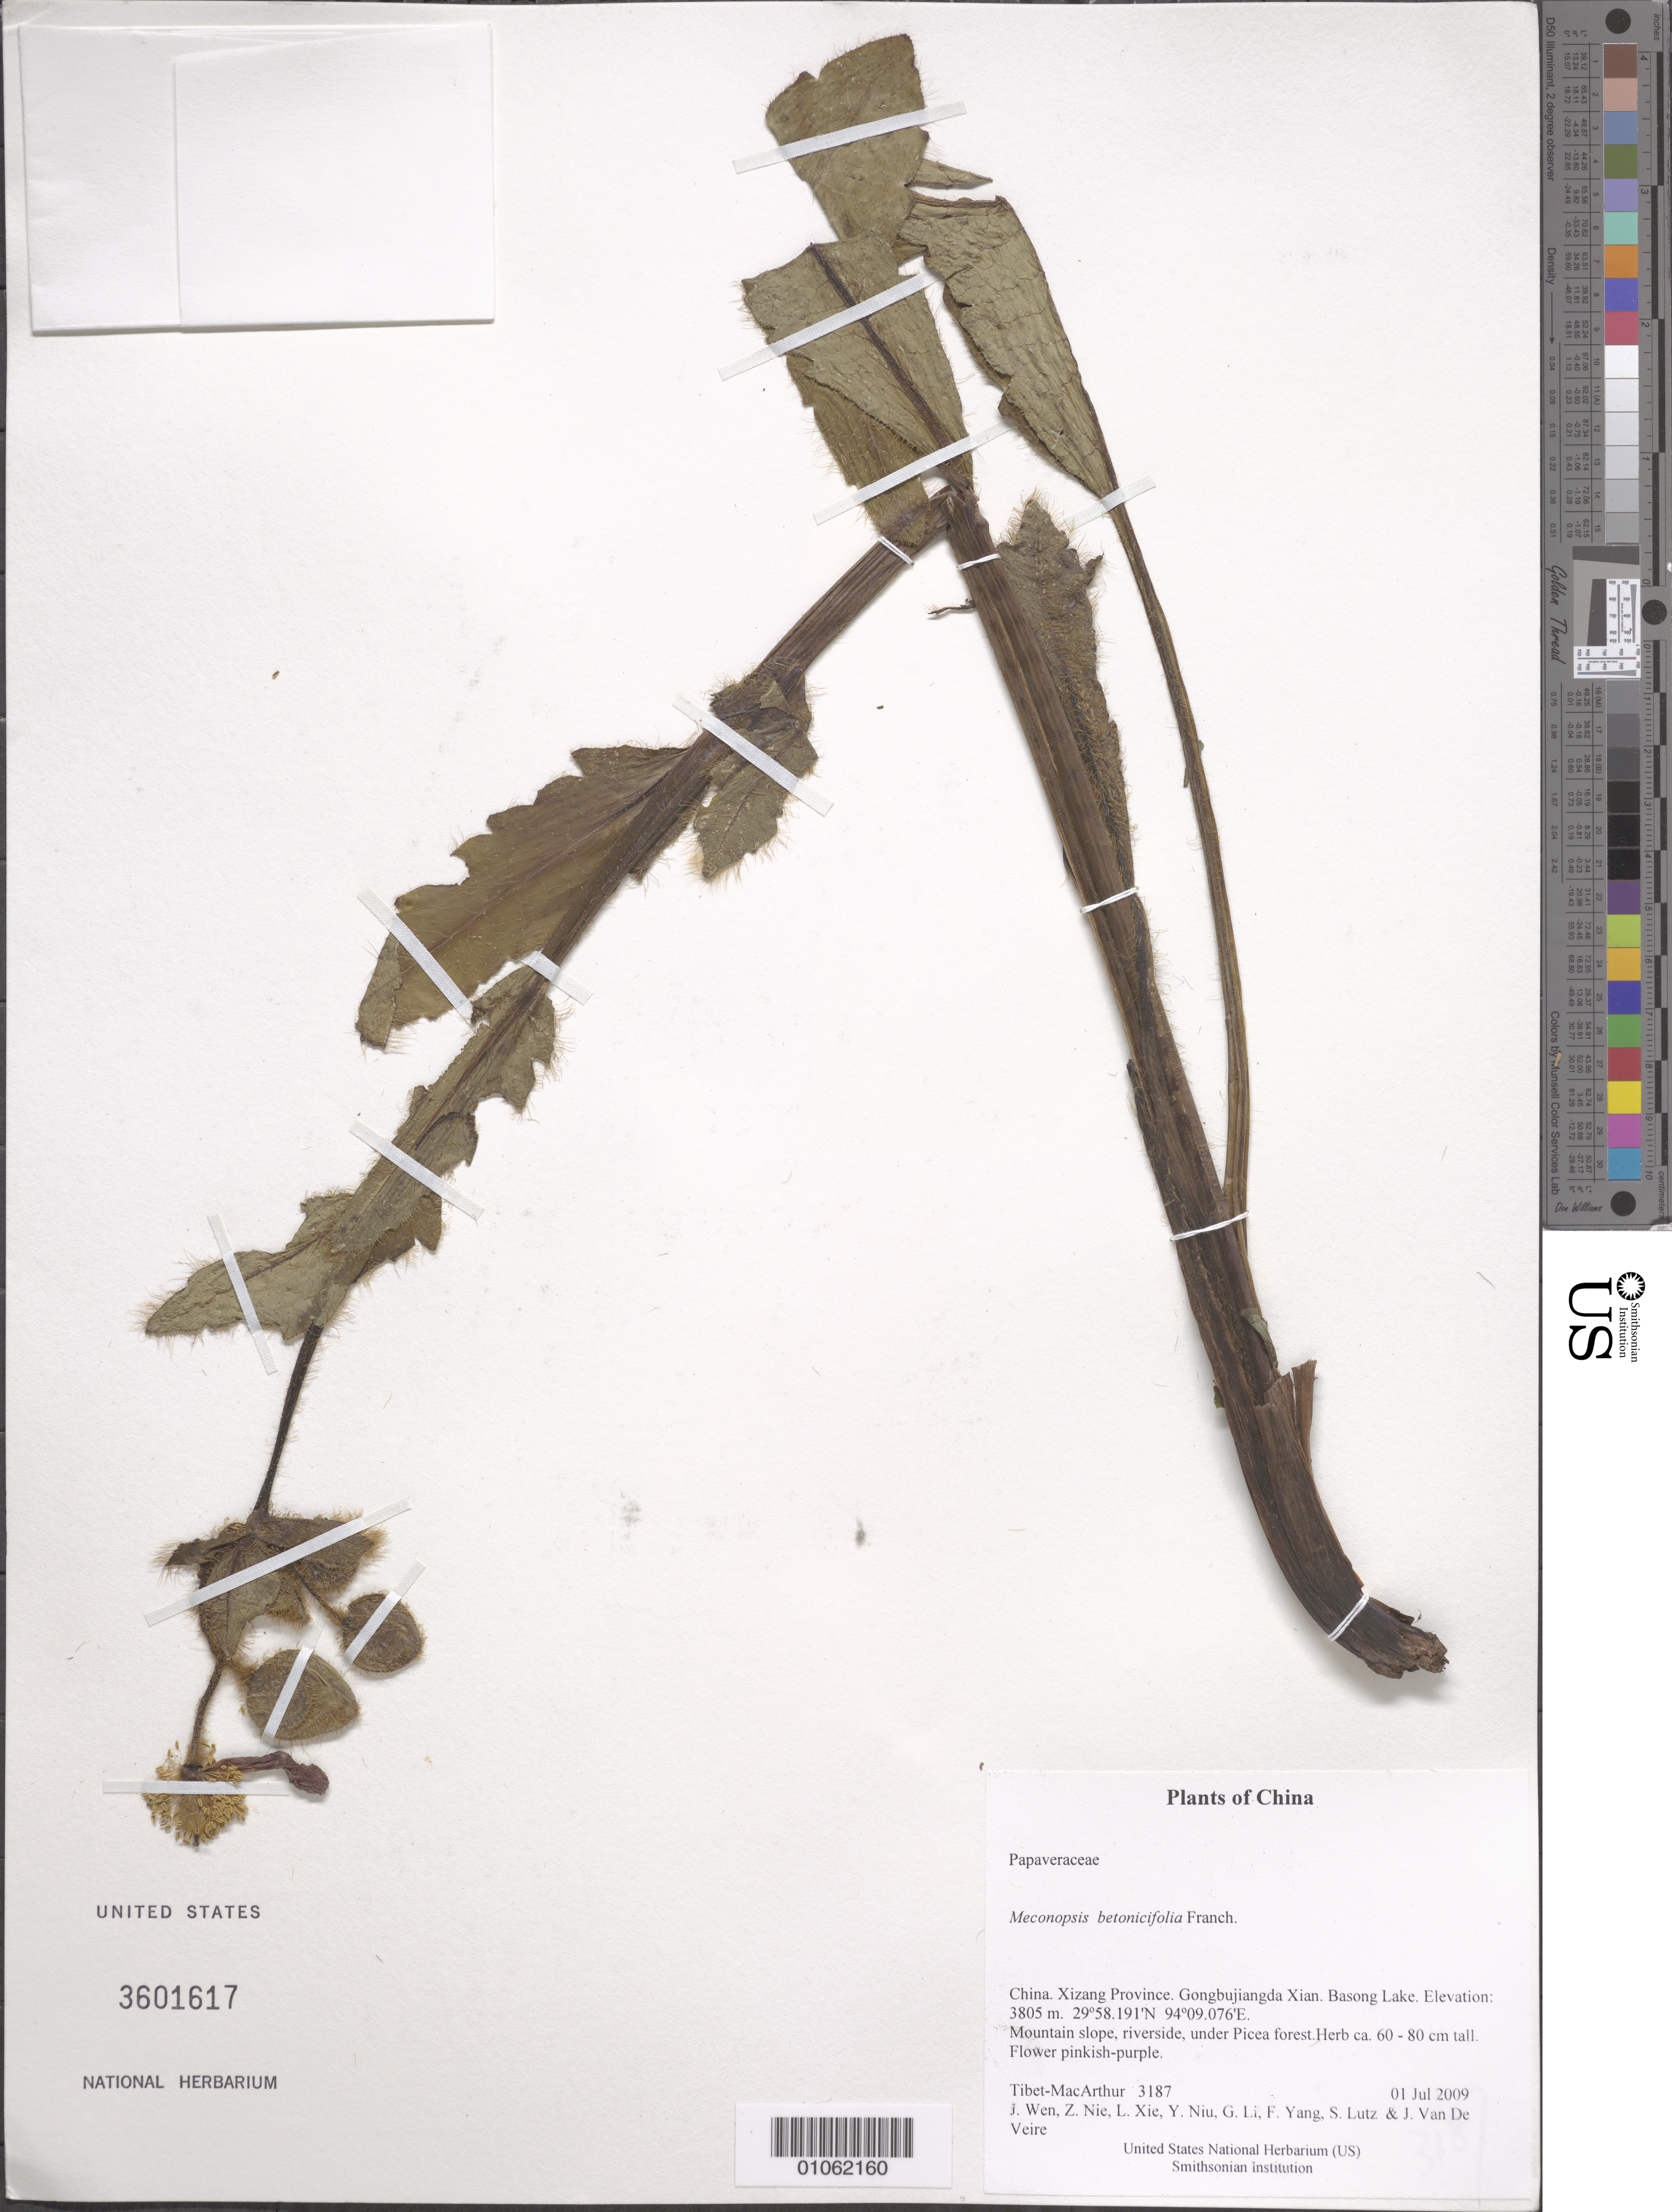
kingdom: Plantae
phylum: Tracheophyta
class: Magnoliopsida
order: Ranunculales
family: Papaveraceae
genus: Meconopsis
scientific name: Meconopsis betonicifolia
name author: Franch.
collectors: Tibet-MacArthur, J. Wen, Z. Nie, L. Xie, Y. Niu, G. Li, F. Yang, S. Lutz & J. Van De Veire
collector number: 3187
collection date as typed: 01 Jul 2009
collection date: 2009-07-01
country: China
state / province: Xizang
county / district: Gongbujiangda Xian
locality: Basong Lake.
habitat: Mountain slope, riverside, under Picea forest.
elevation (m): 3805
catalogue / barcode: US 3601617